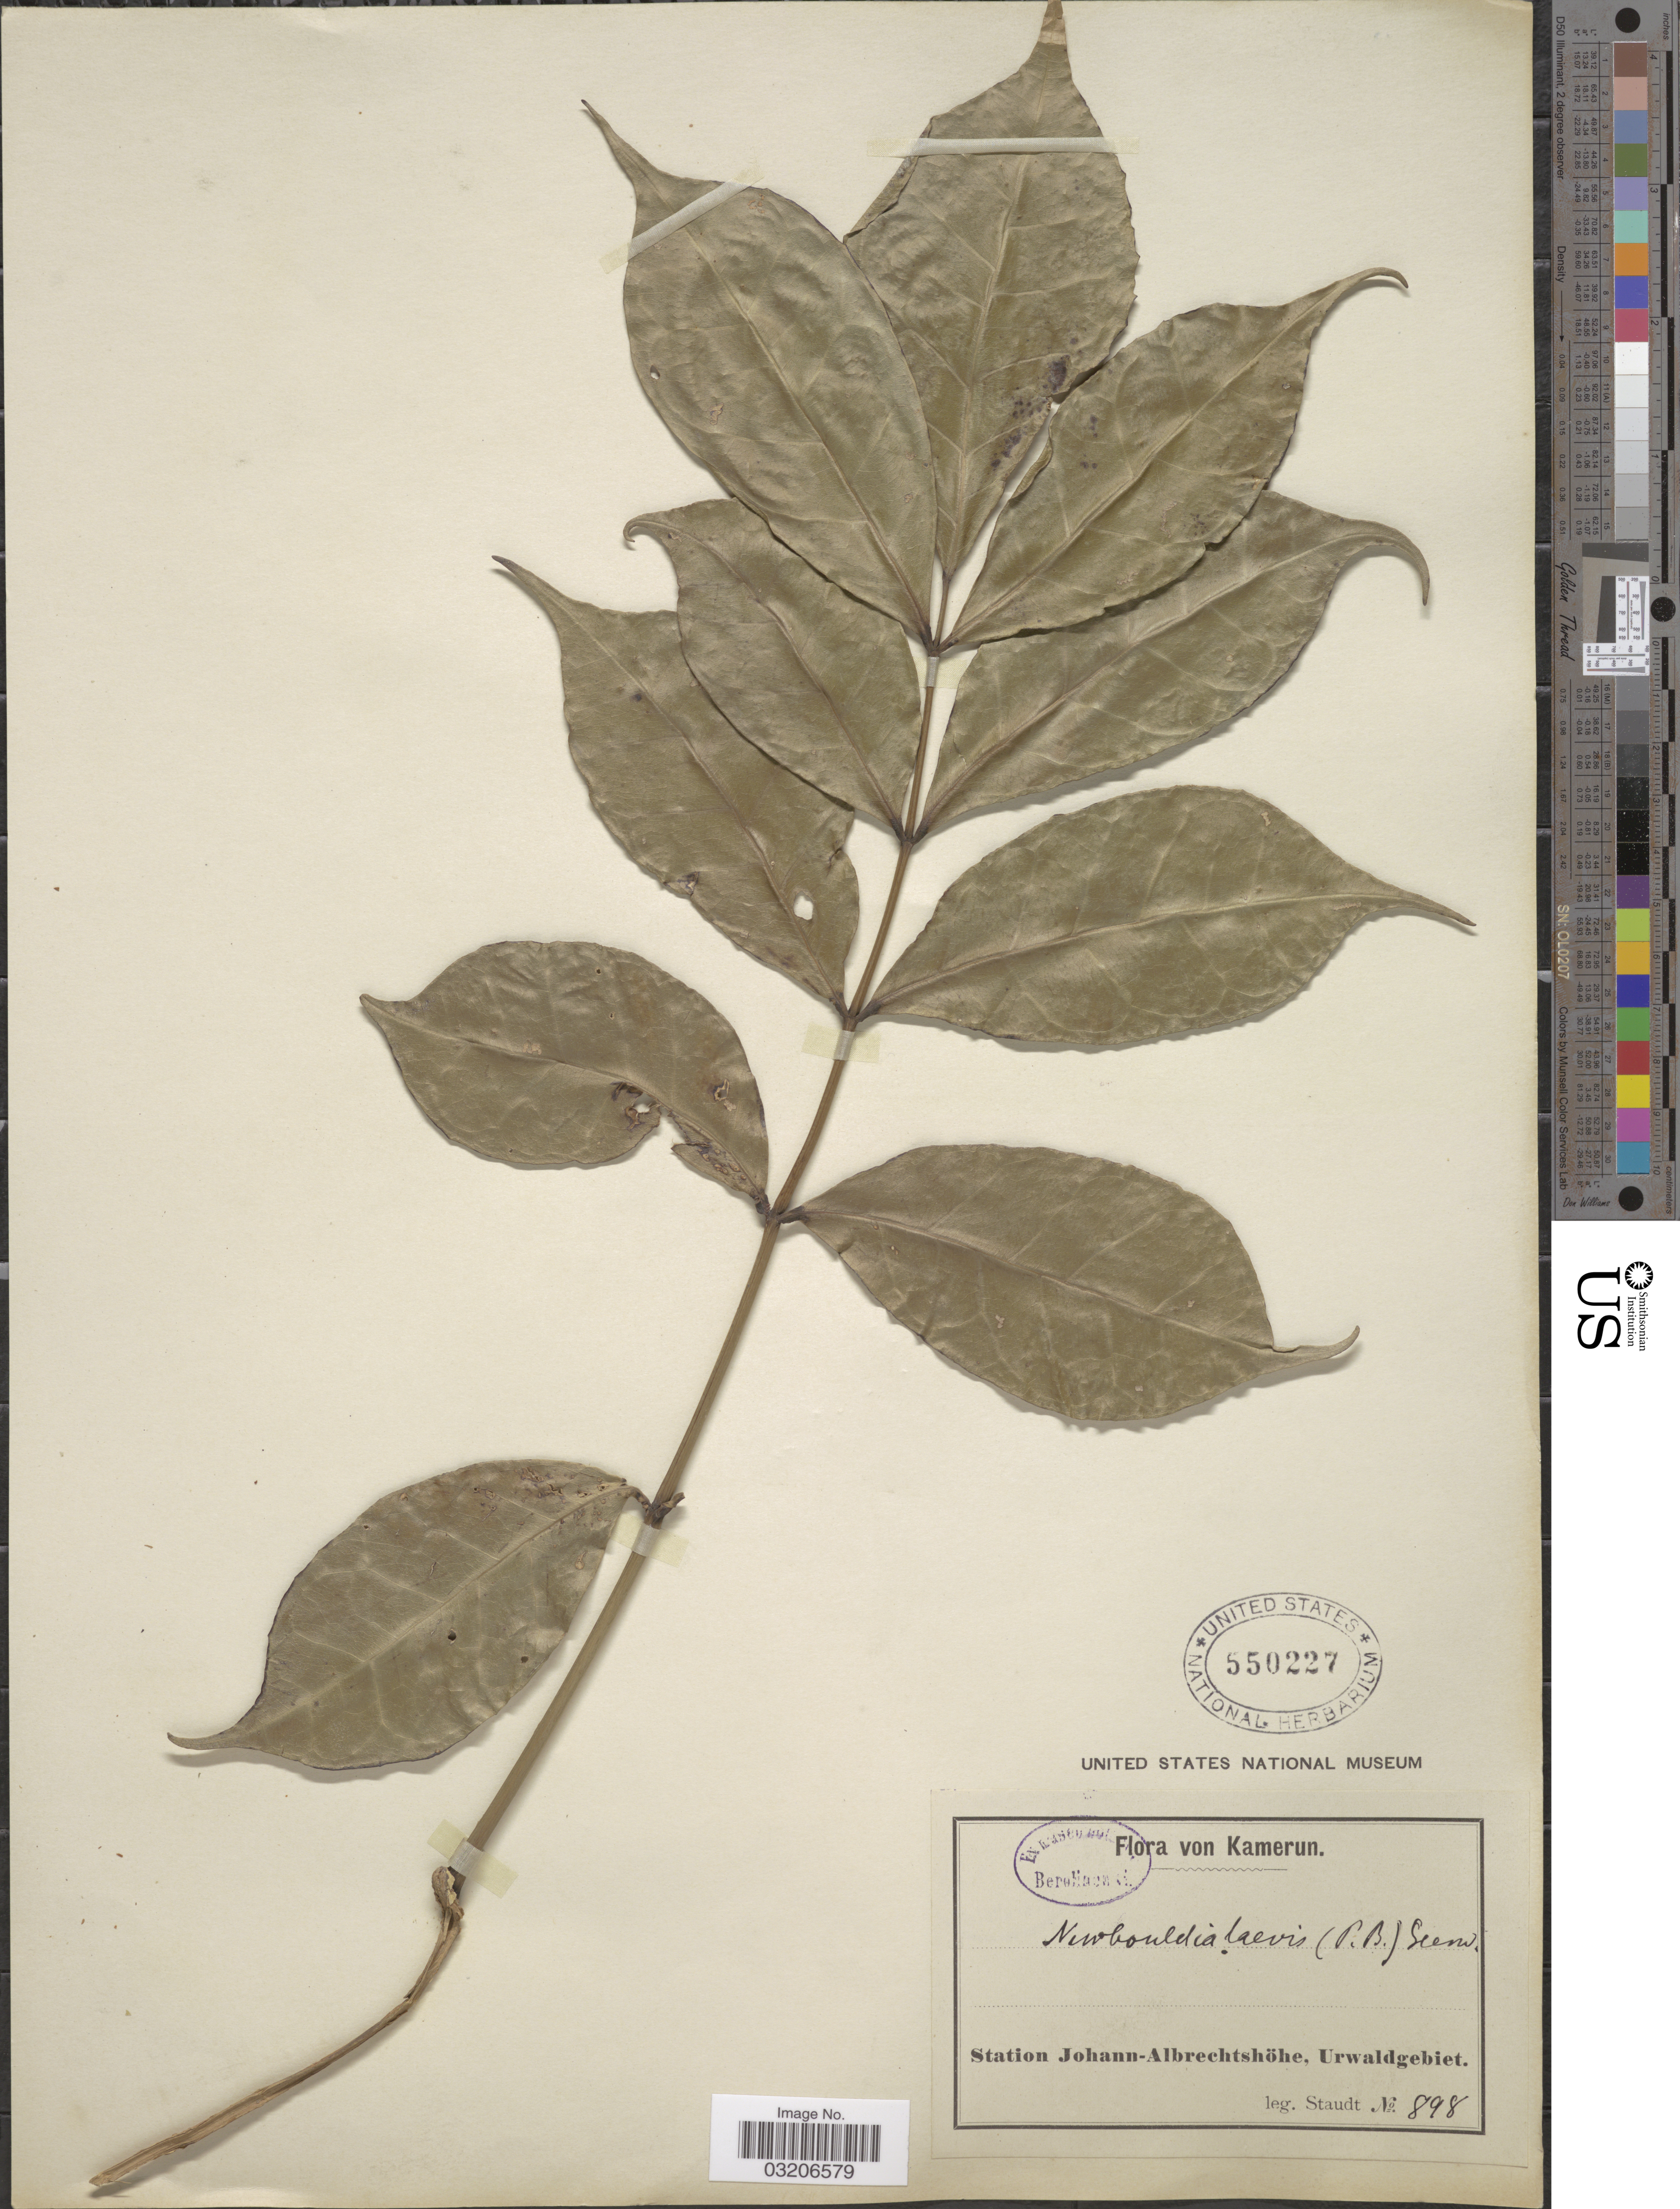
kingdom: Plantae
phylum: Tracheophyta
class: Magnoliopsida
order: Lamiales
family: Bignoniaceae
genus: Newbouldia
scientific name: Newbouldia laevis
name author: (P. Beauv.) Seem. ex Bureau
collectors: -. Staudt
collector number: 898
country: Cameroon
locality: Kamerun. Station Johann-Albrechtshöhe, Urwaldgebiet.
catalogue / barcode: US 550227